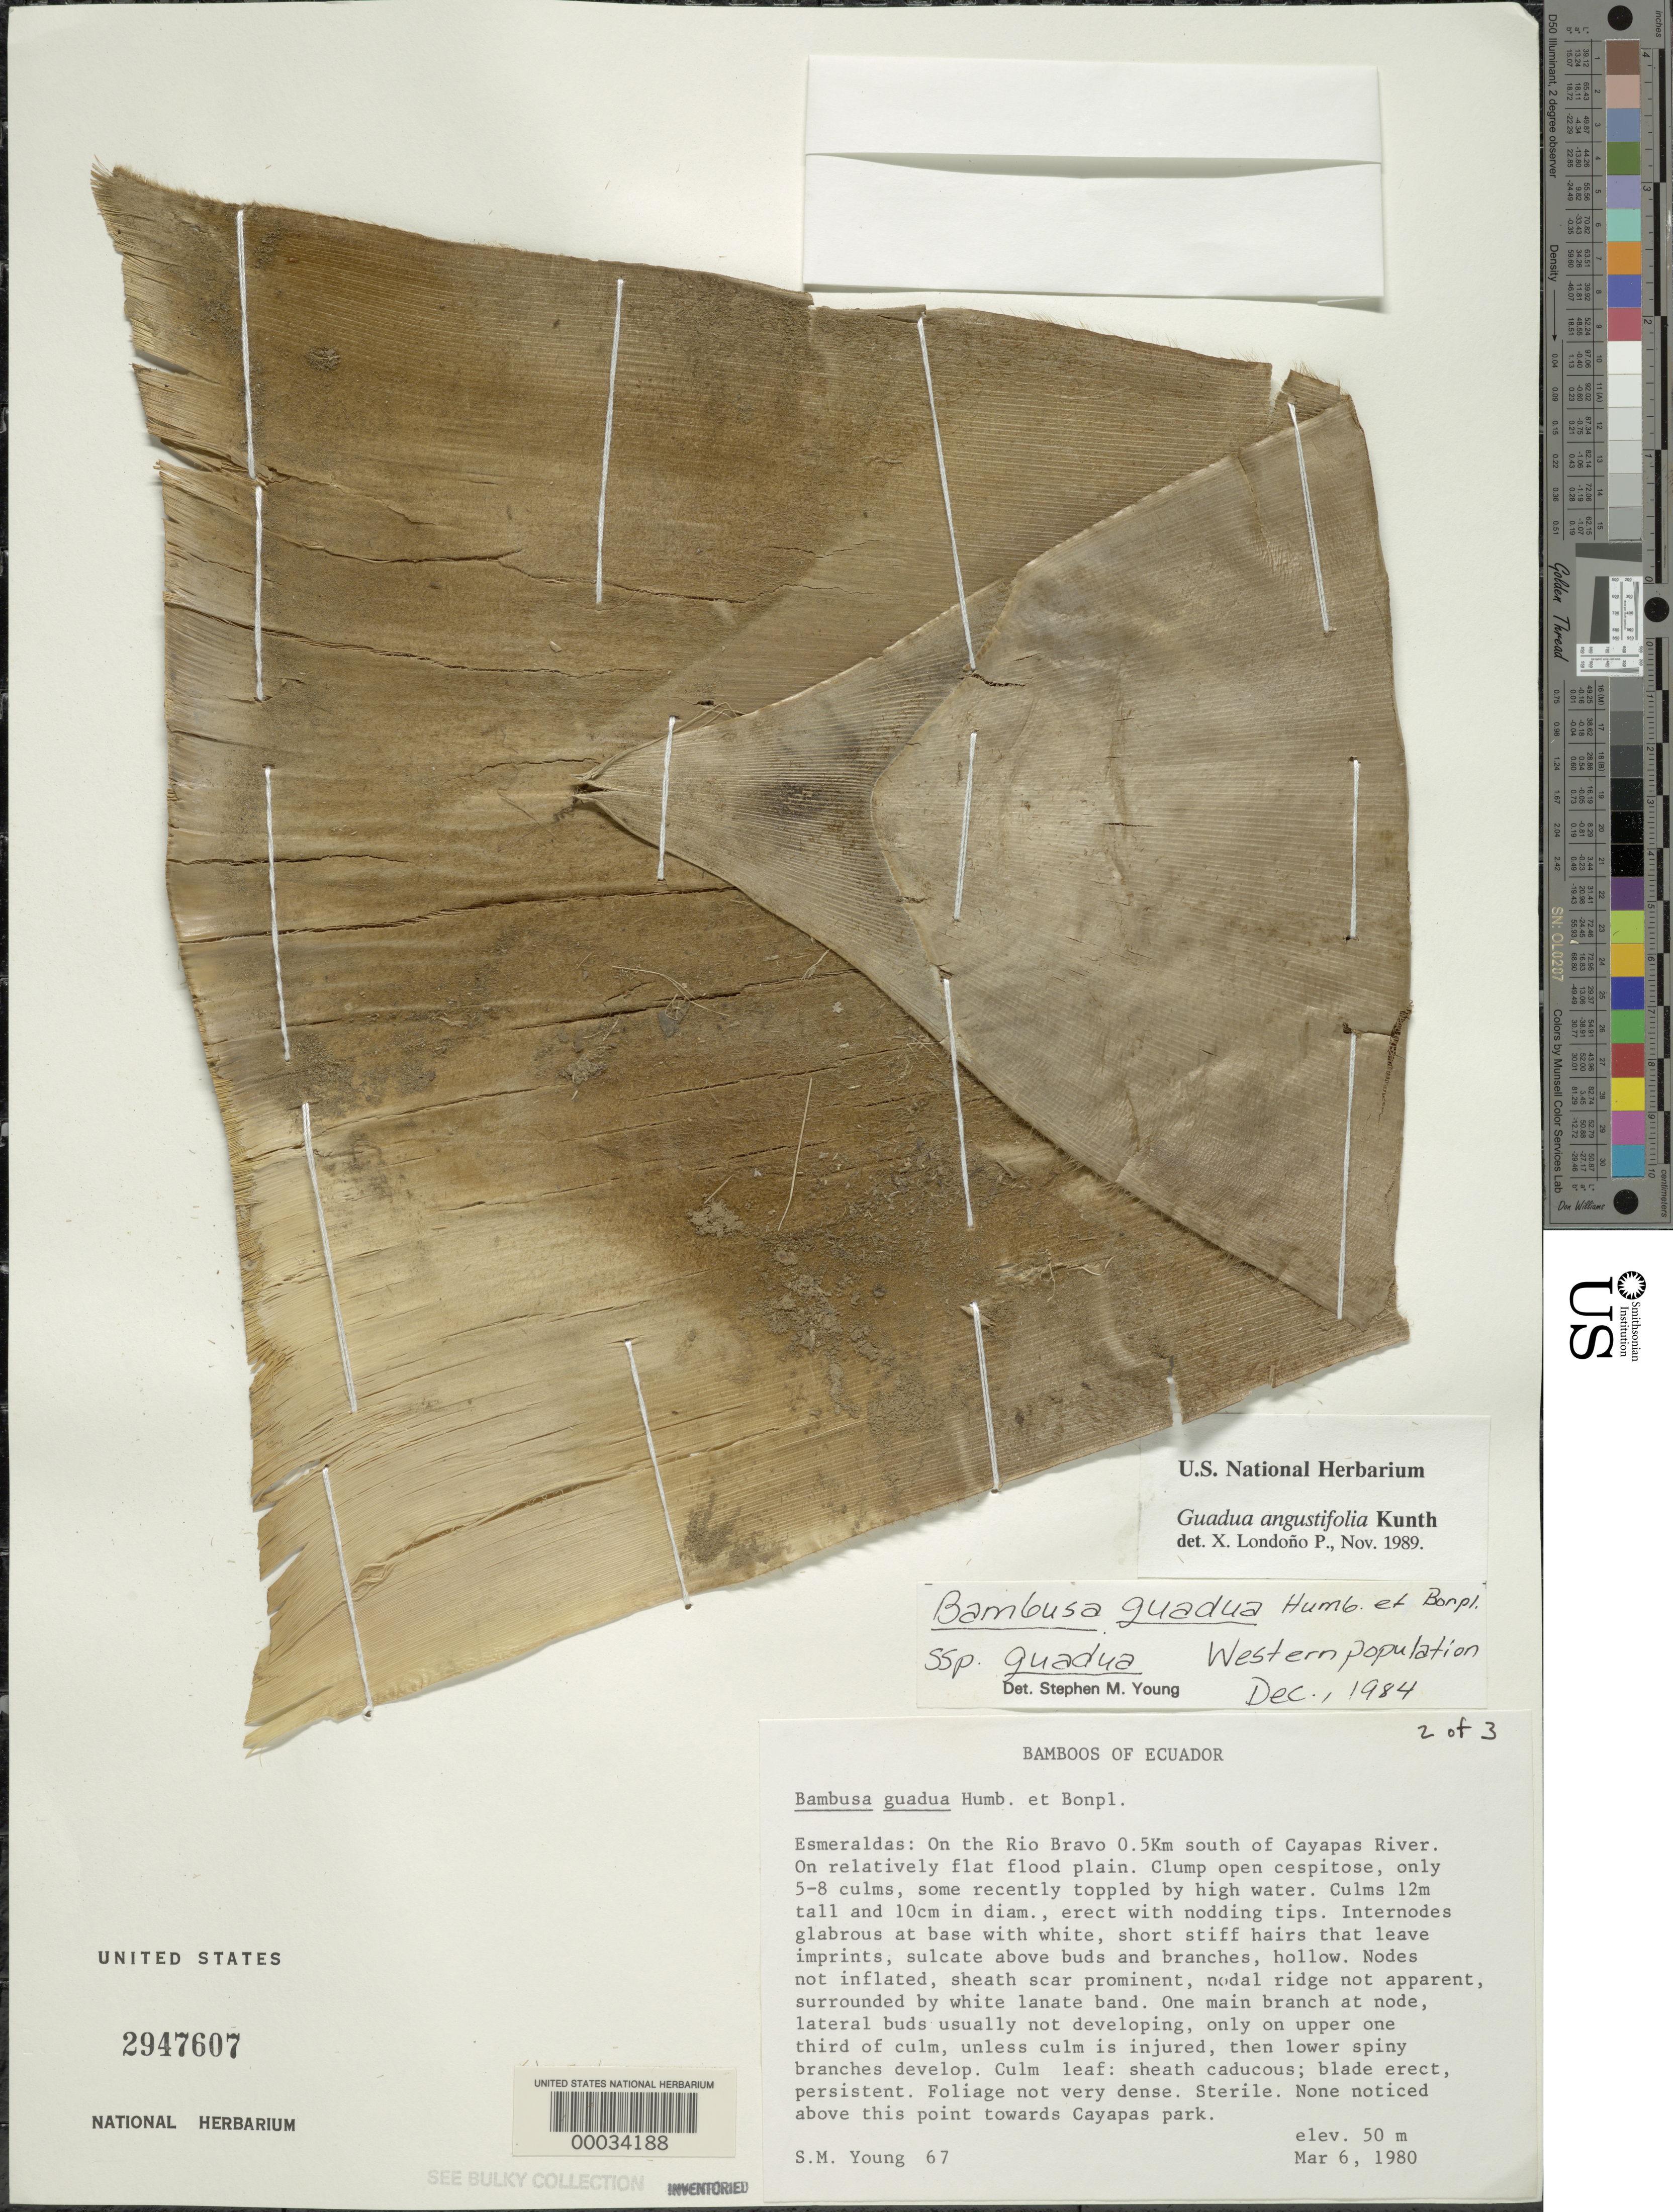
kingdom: Plantae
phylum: Tracheophyta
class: Liliopsida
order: Poales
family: Poaceae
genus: Guadua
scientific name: Guadua angustifolia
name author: Kunth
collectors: S. Young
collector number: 67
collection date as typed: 06 Mar 1980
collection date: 1980-03-06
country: Ecuador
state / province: Esmeraldas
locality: Rio Bravo, Cayapas River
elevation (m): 50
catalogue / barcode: US 2947607